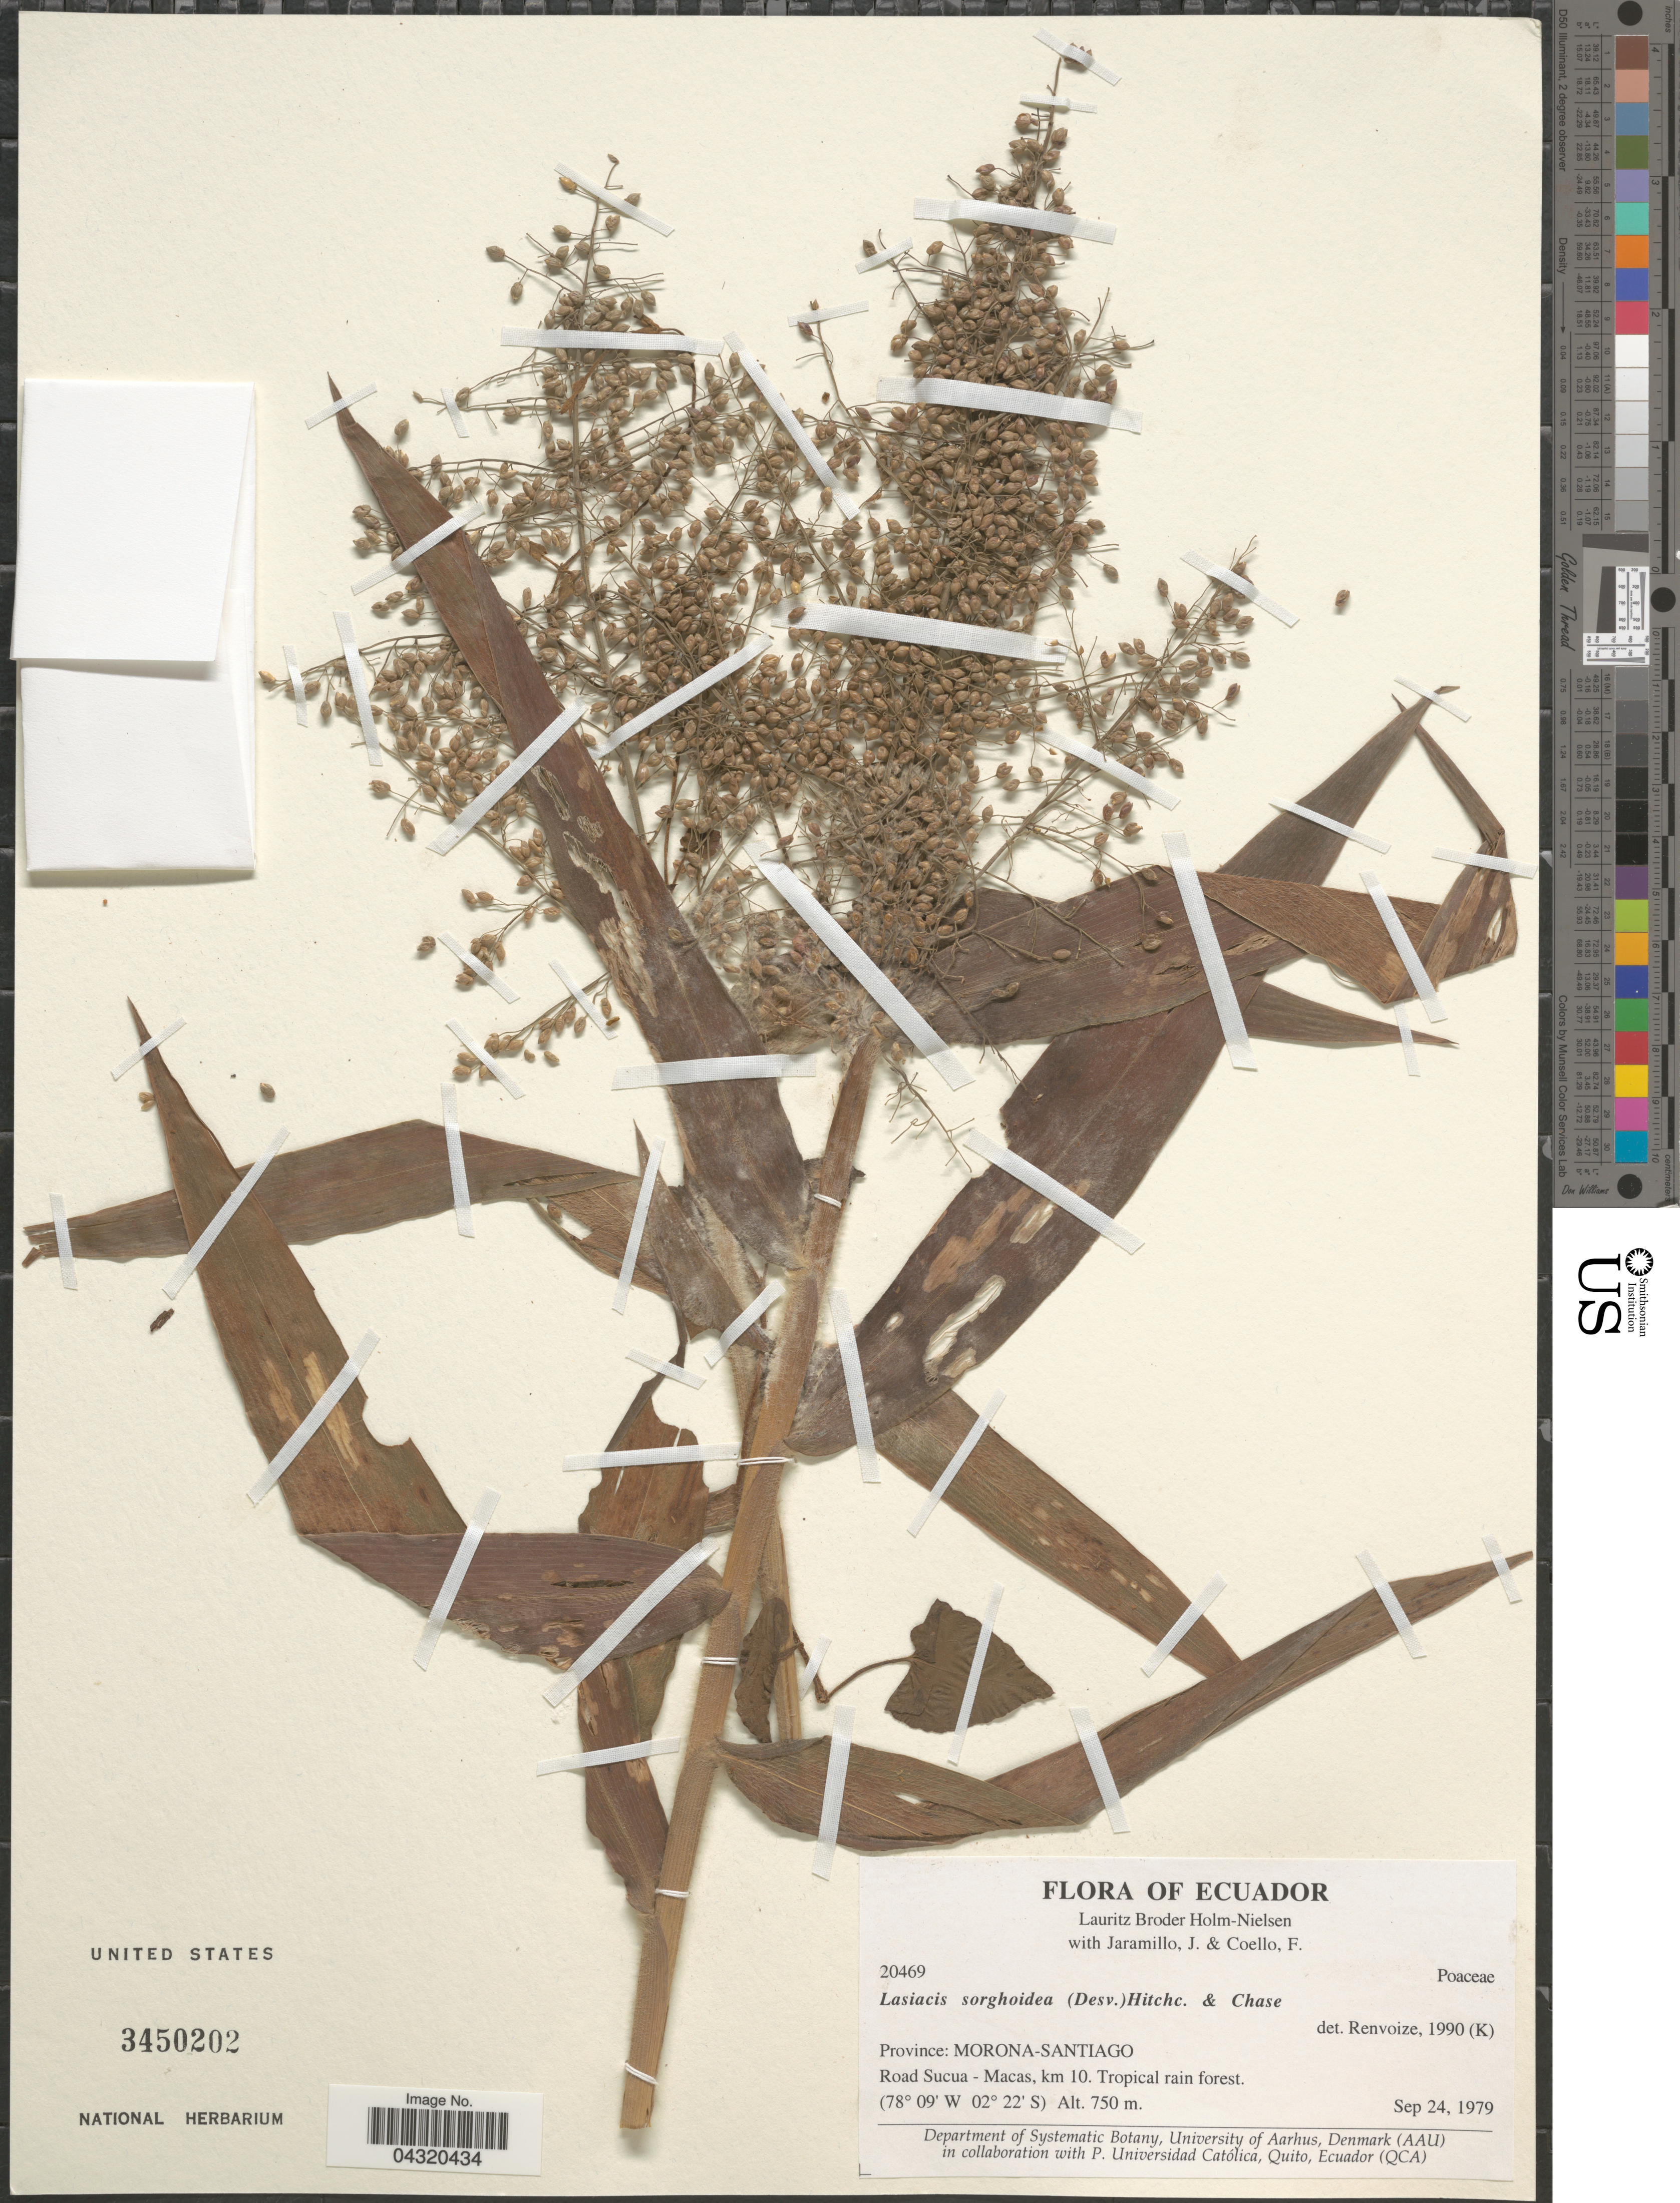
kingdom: Plantae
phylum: Tracheophyta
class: Liliopsida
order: Poales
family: Poaceae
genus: Lasiacis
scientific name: Lasiacis sorghoidea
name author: (Desv. ex Ham.) Hitchc. & Chase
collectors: L. B. Holm-Nielsen, J. Jaramillo & F. Coello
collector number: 20469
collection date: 1979-09-24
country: Ecuador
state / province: Morona-Santiago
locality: Road Sucua - Macas, km 10. Tropical rain forest.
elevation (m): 750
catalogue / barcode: US 3450202